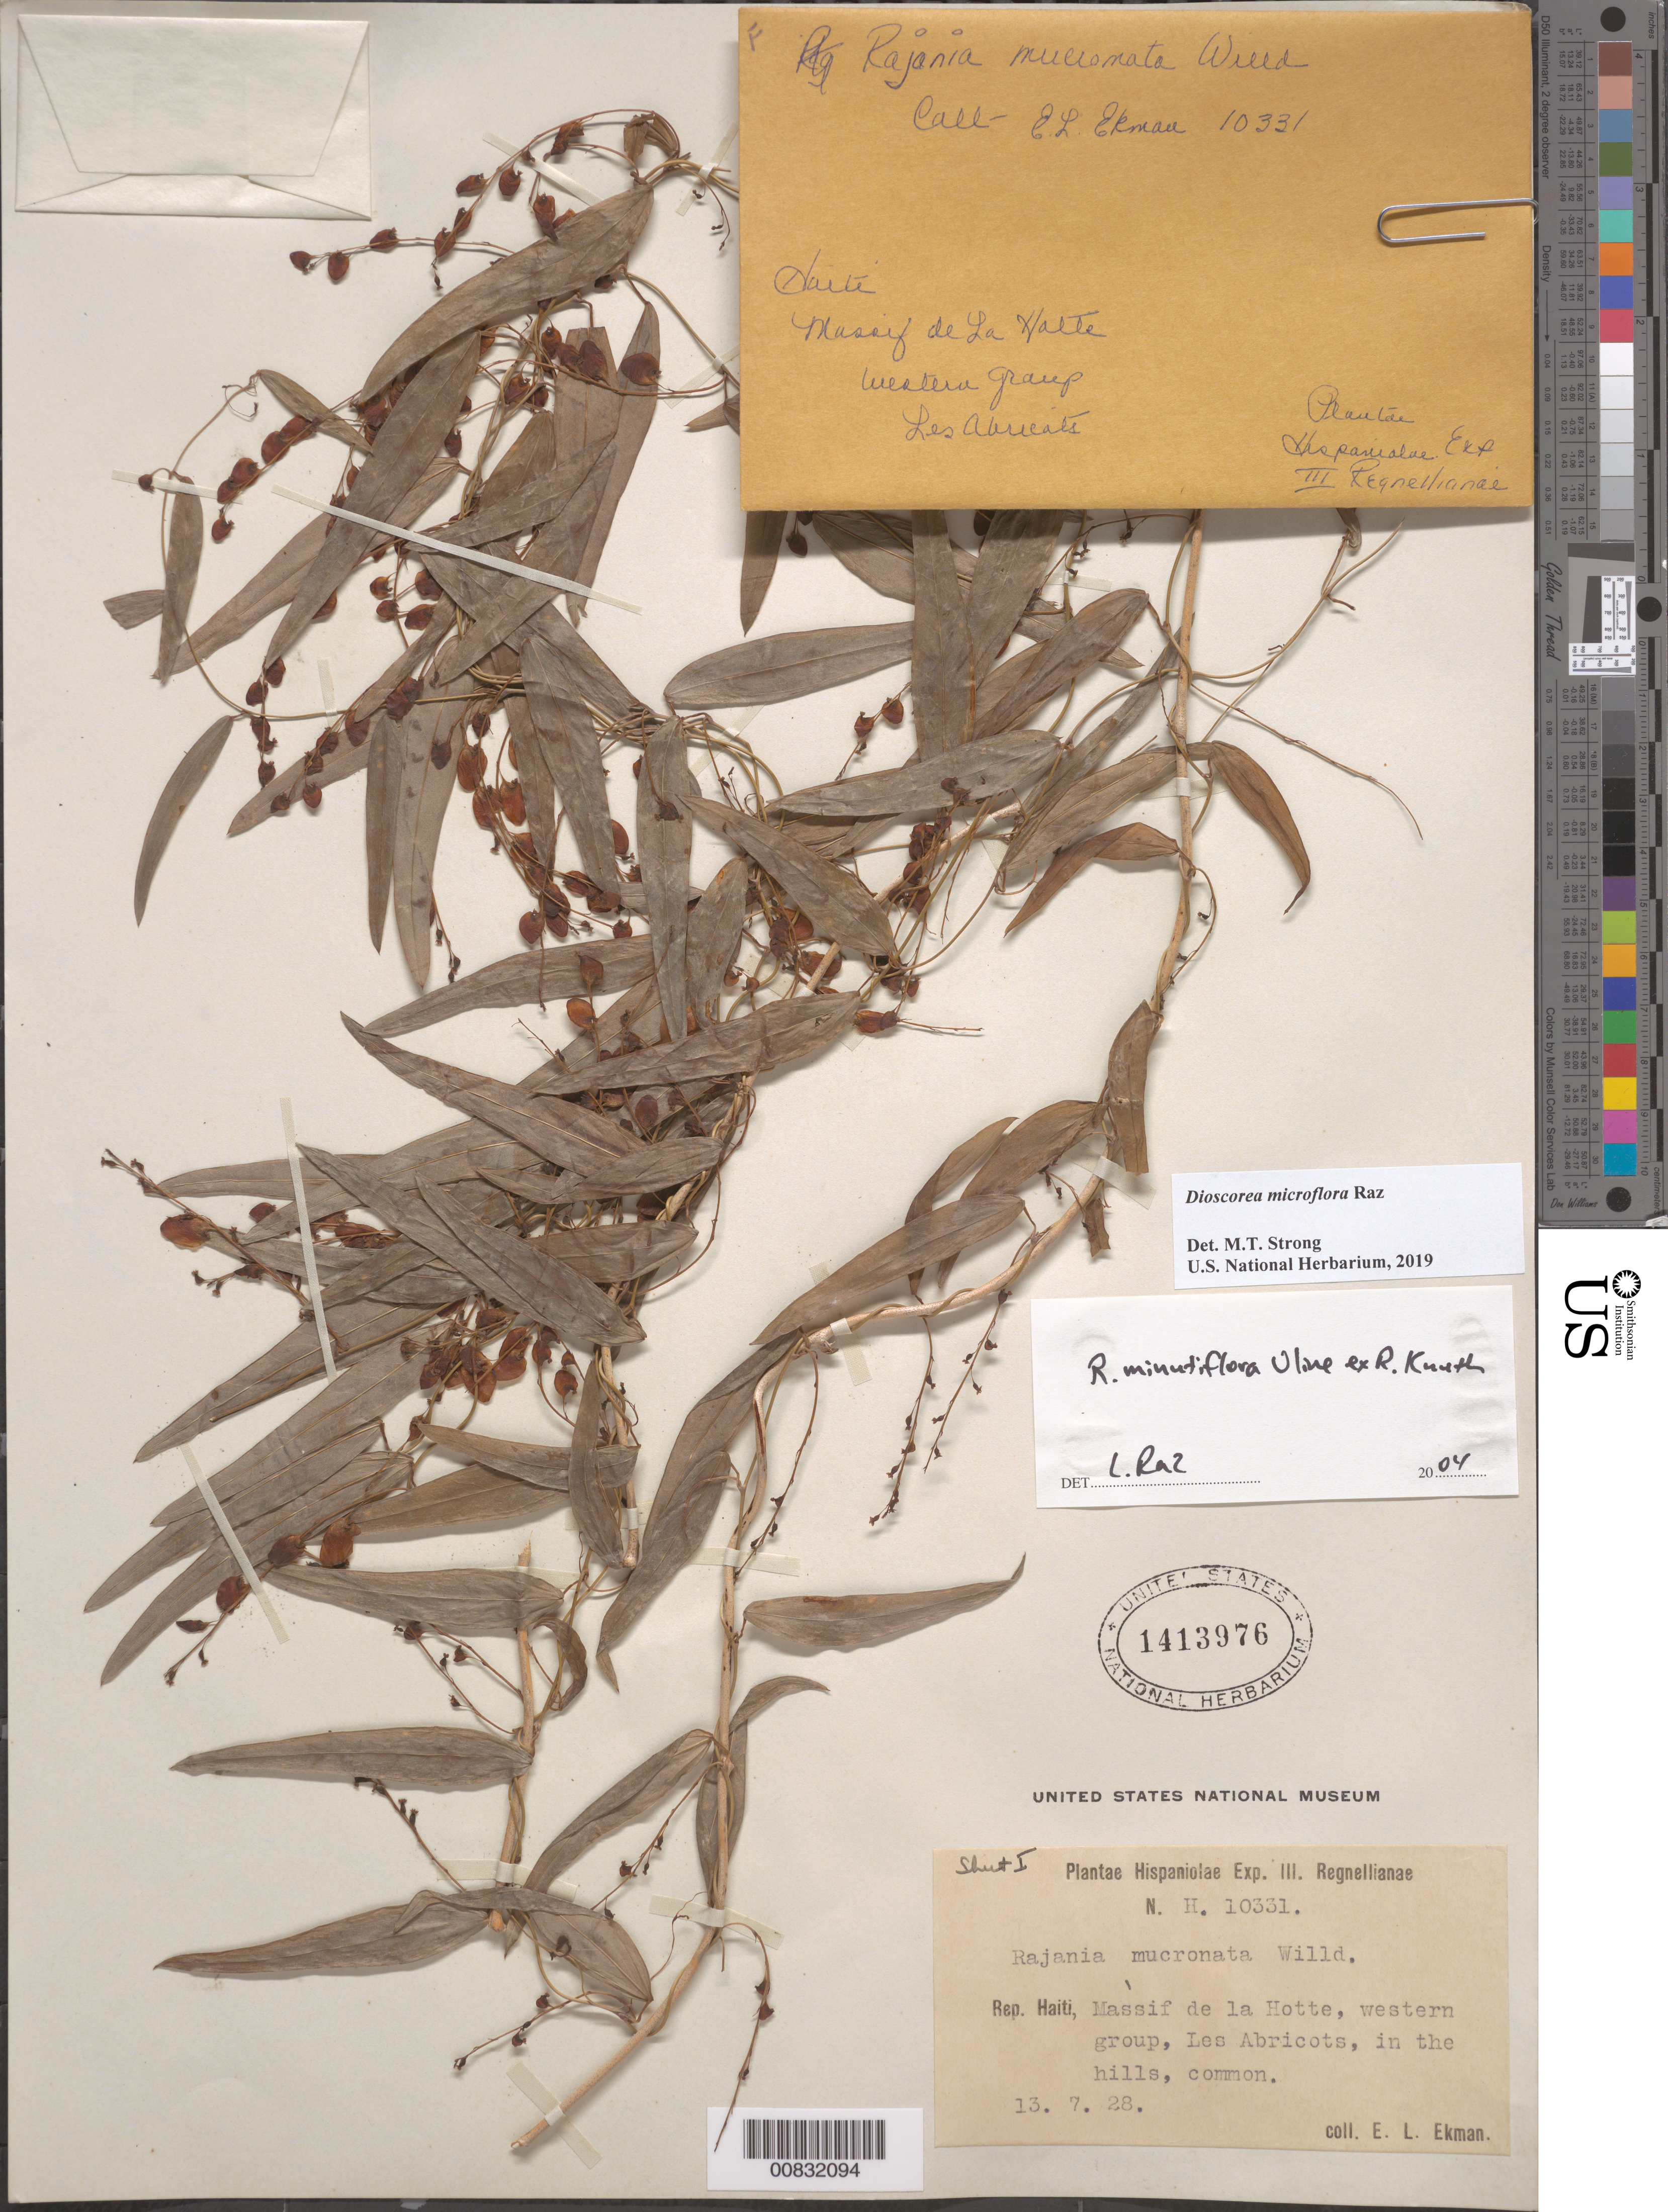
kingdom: Plantae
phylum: Tracheophyta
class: Liliopsida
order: Dioscoreales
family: Dioscoreaceae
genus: Dioscorea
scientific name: Dioscorea microflora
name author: Raz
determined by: Strong, M. T., (US), Smithsonian Institution - National Museum of Natural History (UNITED STATES)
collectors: E. L. Ekman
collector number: H 10331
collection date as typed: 13 Jul 1928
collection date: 1928-07-13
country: Haiti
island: Hispaniola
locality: Massif de la Hotte, western group, Les Abricots.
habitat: In the hills.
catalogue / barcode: US 1413976